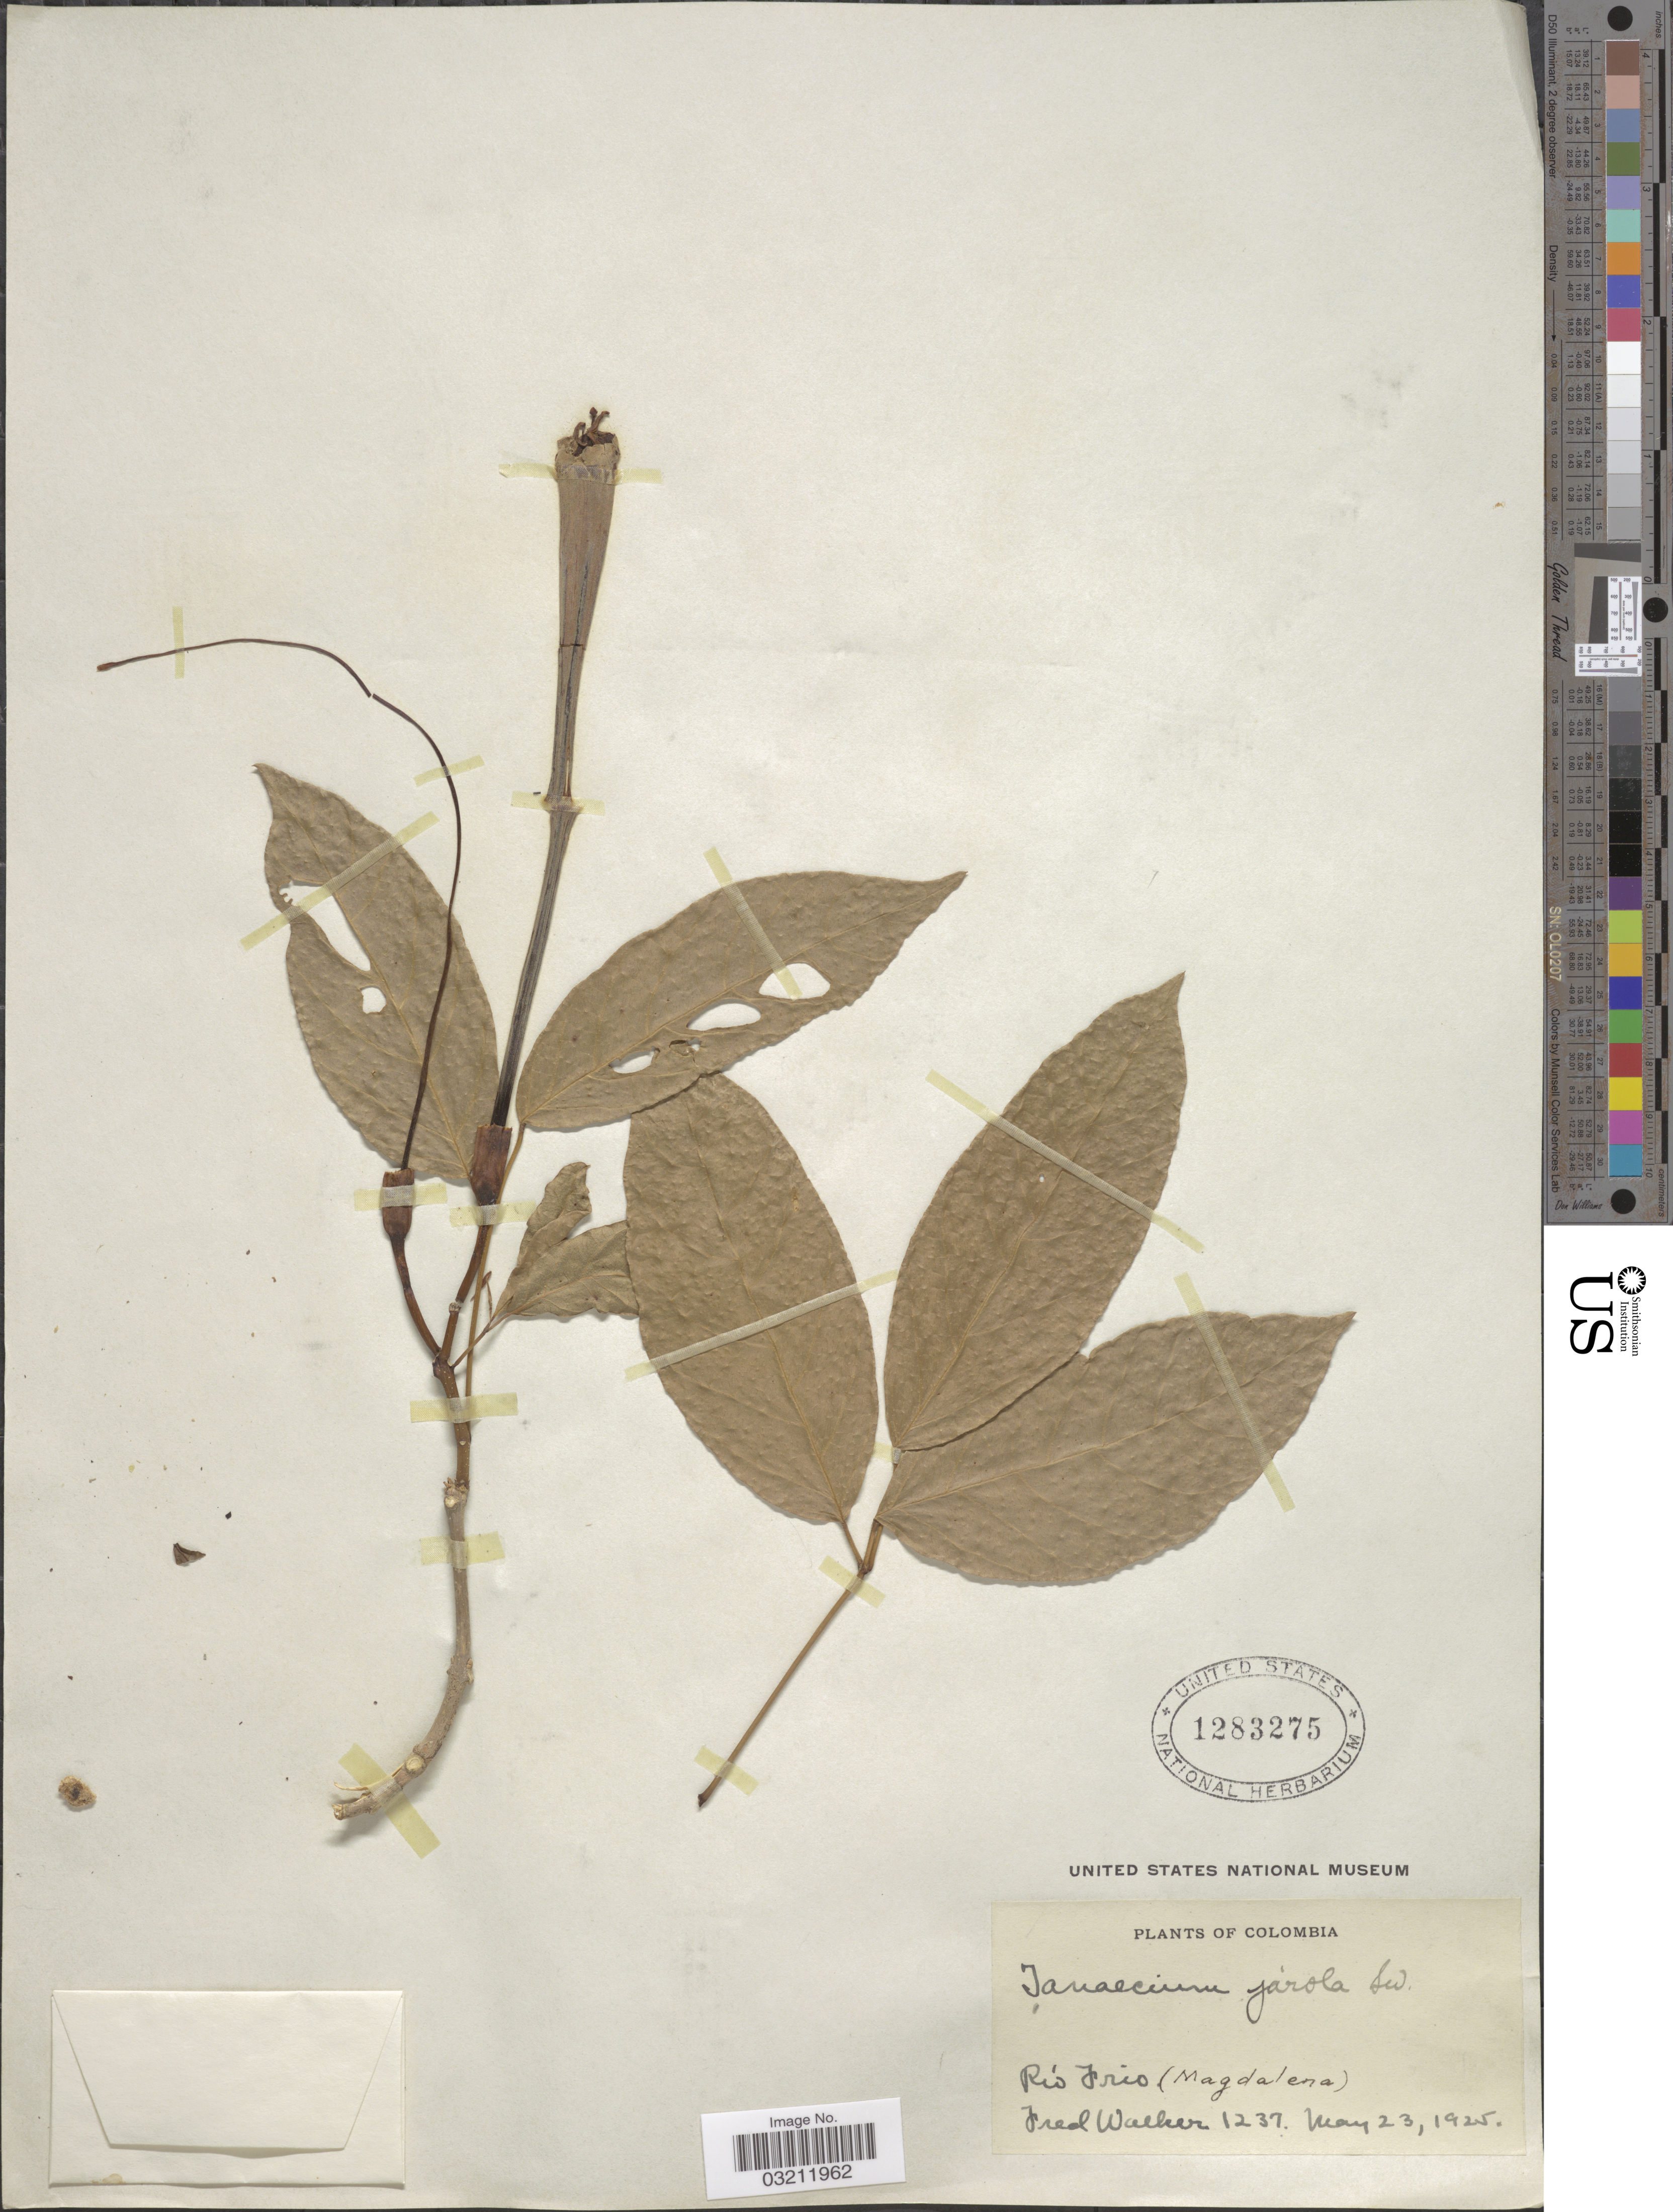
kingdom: Plantae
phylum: Tracheophyta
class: Magnoliopsida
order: Lamiales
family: Bignoniaceae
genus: Tanaecium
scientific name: Tanaecium jaroba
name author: Sw.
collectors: F. Walker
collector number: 1237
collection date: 1925-05-23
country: Colombia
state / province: Magdalena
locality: Río Frio.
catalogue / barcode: US 1283275